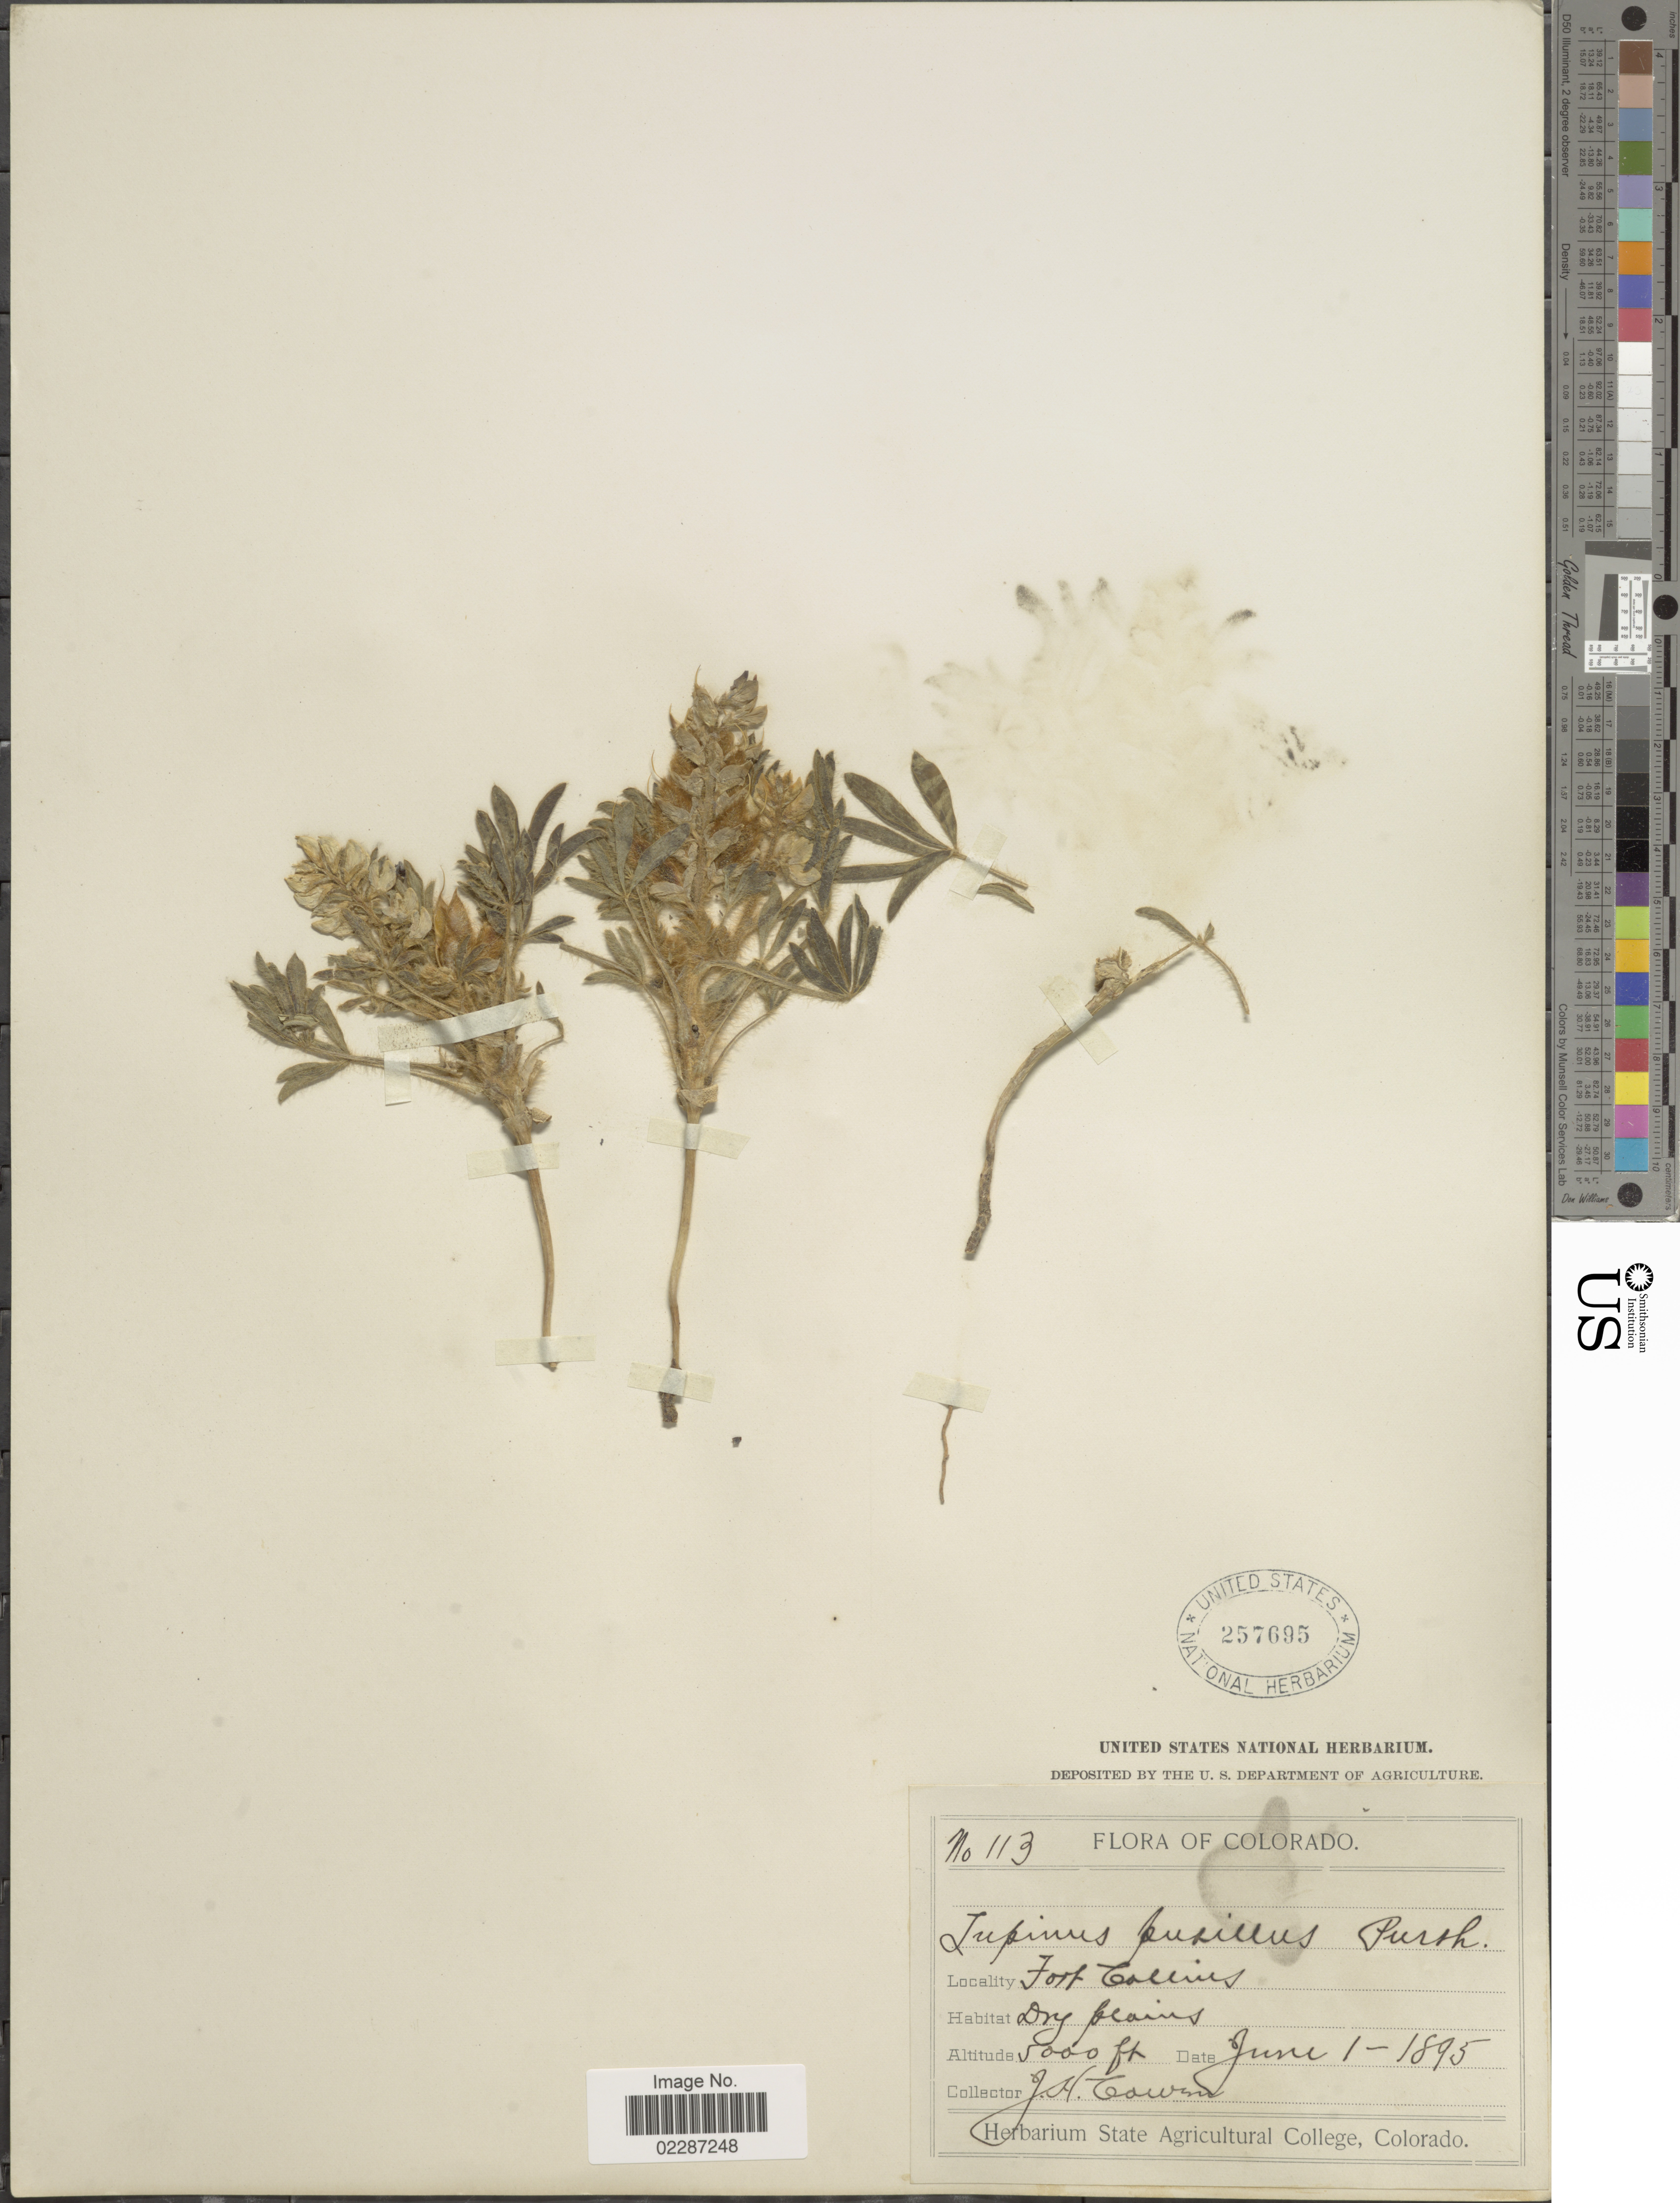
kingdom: Plantae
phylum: Tracheophyta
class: Magnoliopsida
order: Fabales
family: Fabaceae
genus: Lupinus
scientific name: Lupinus pusillus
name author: Pursh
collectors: J. H. Cowen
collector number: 113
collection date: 1895-06-01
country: United States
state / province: Colorado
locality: Fort Collins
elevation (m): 1524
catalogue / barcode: US 257695